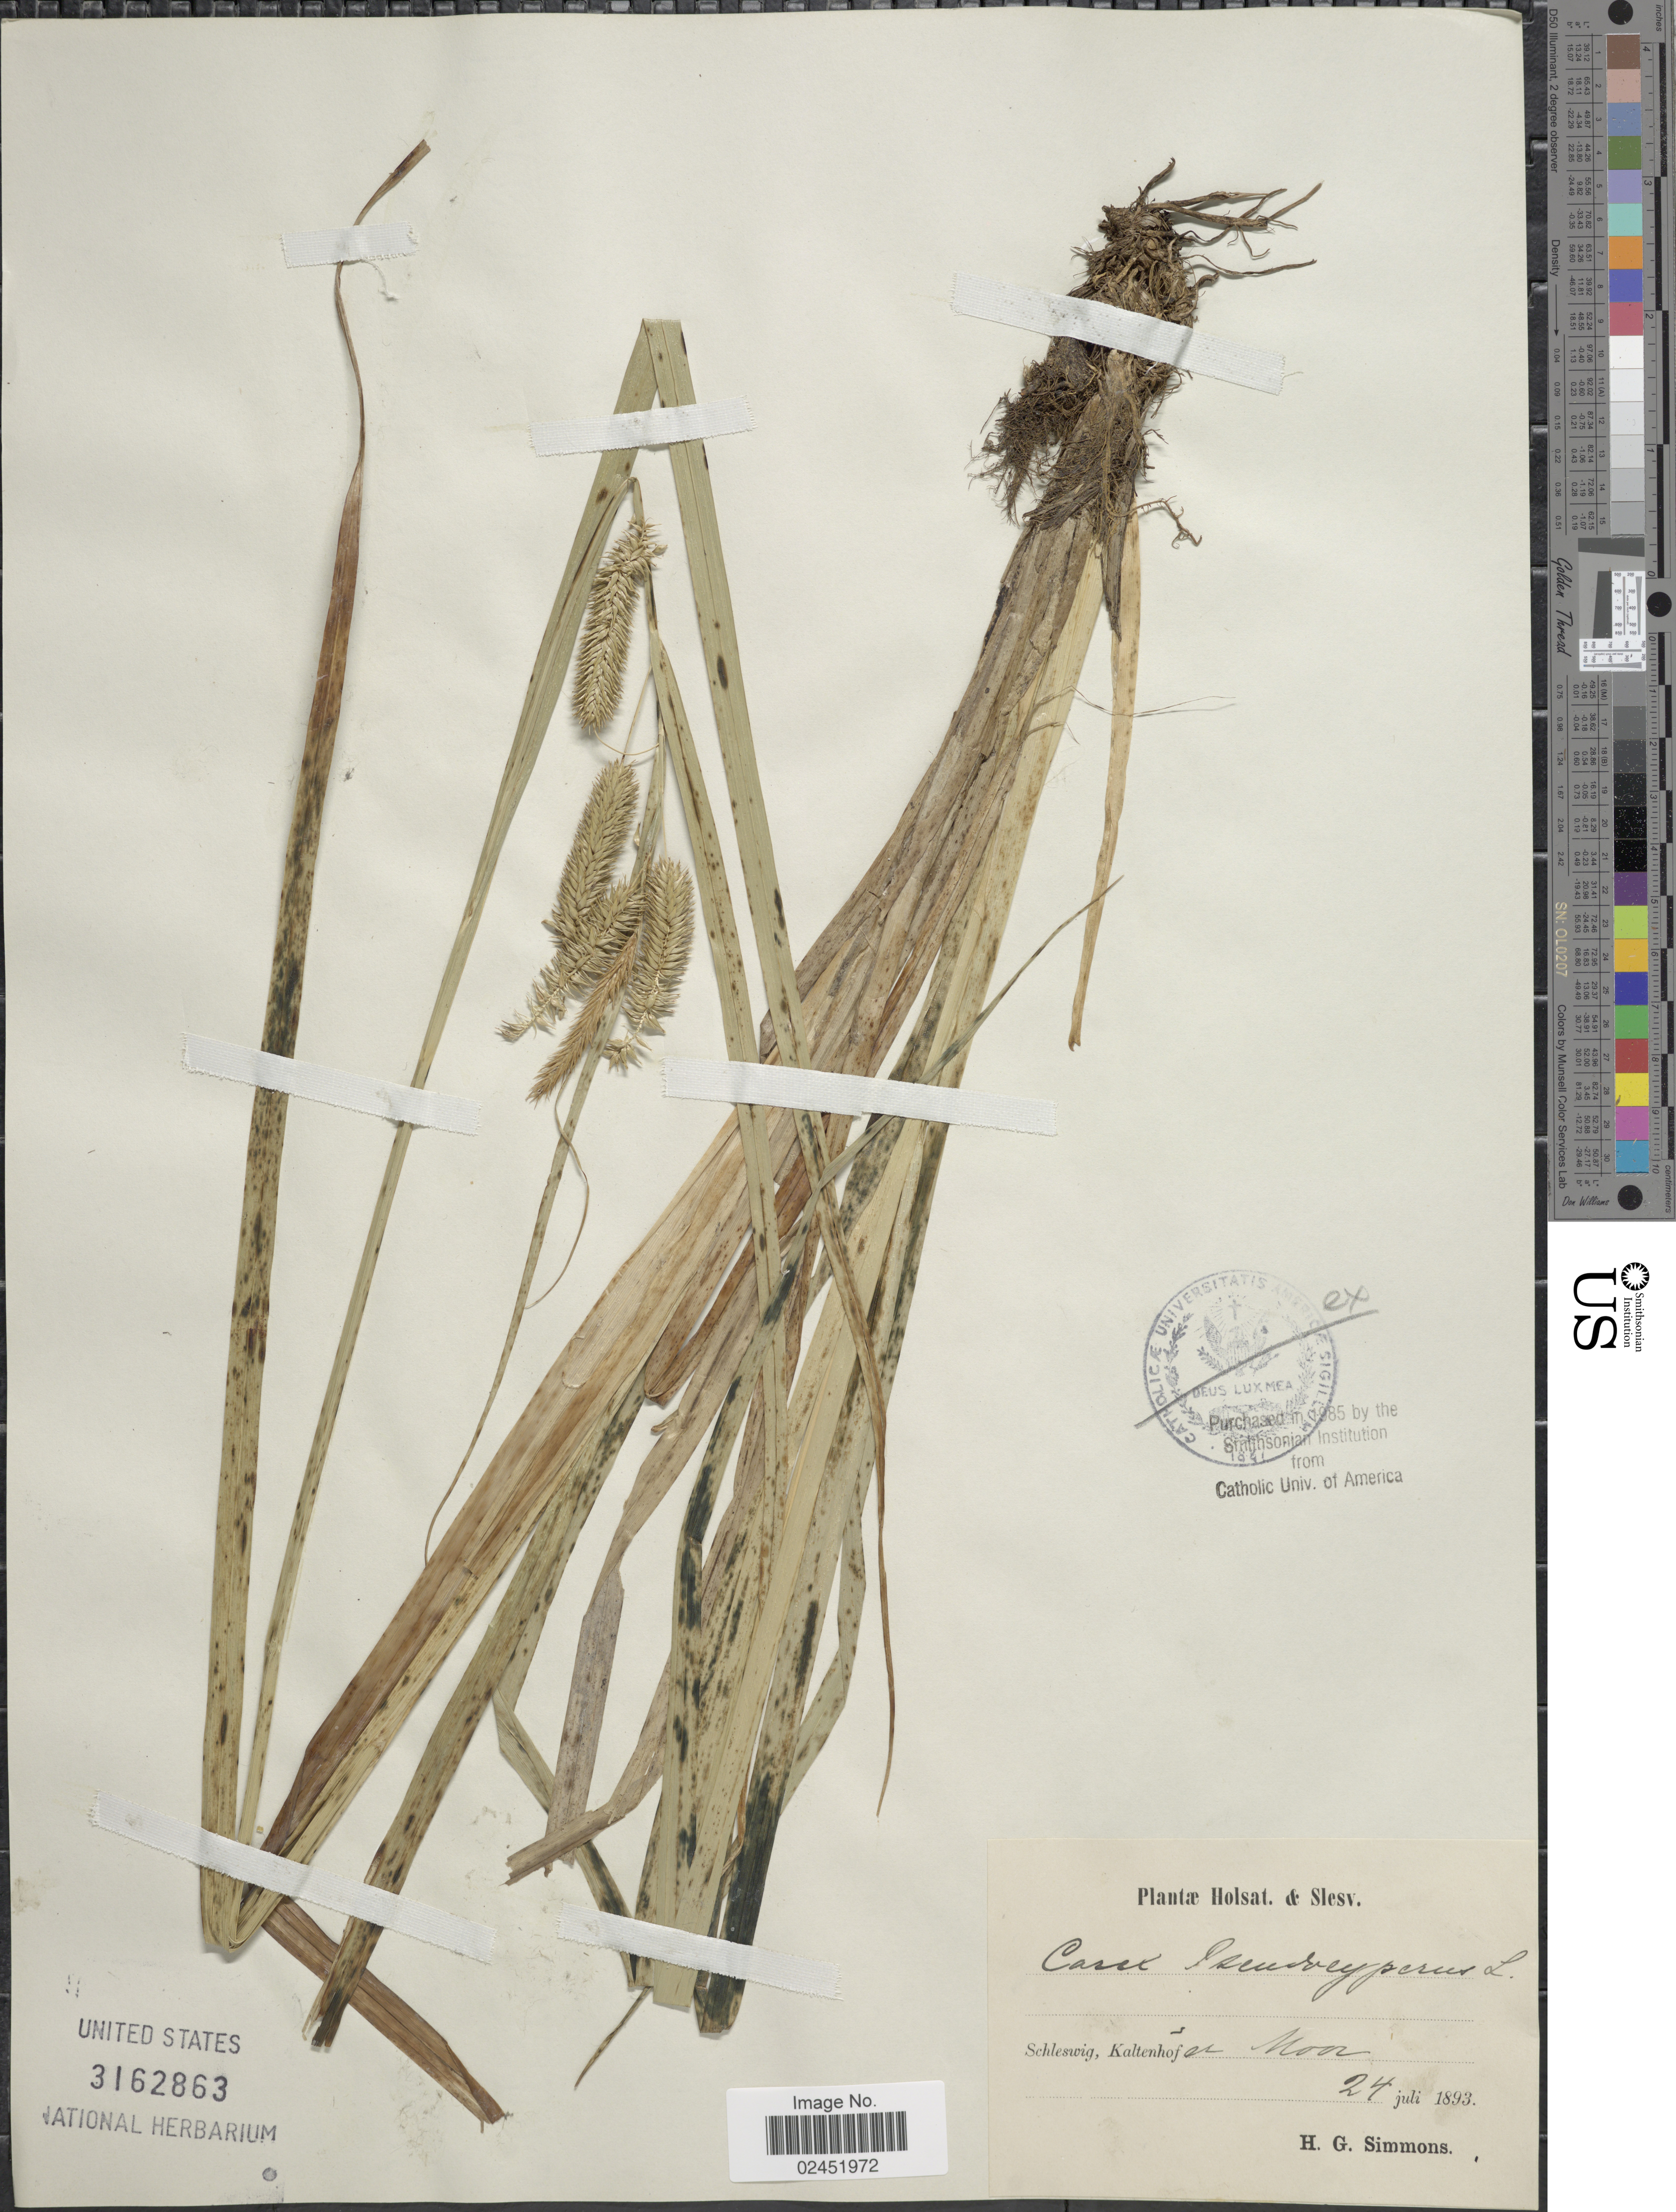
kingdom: Plantae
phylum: Tracheophyta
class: Liliopsida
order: Poales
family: Cyperaceae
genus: Carex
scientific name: Carex pseudocyperus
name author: L.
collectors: H. Simmons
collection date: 1893-07-24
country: Germany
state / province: Schleswig-Holstein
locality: Schleswig, Kaltenhofse Moor [interpreted]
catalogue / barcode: US 3162863